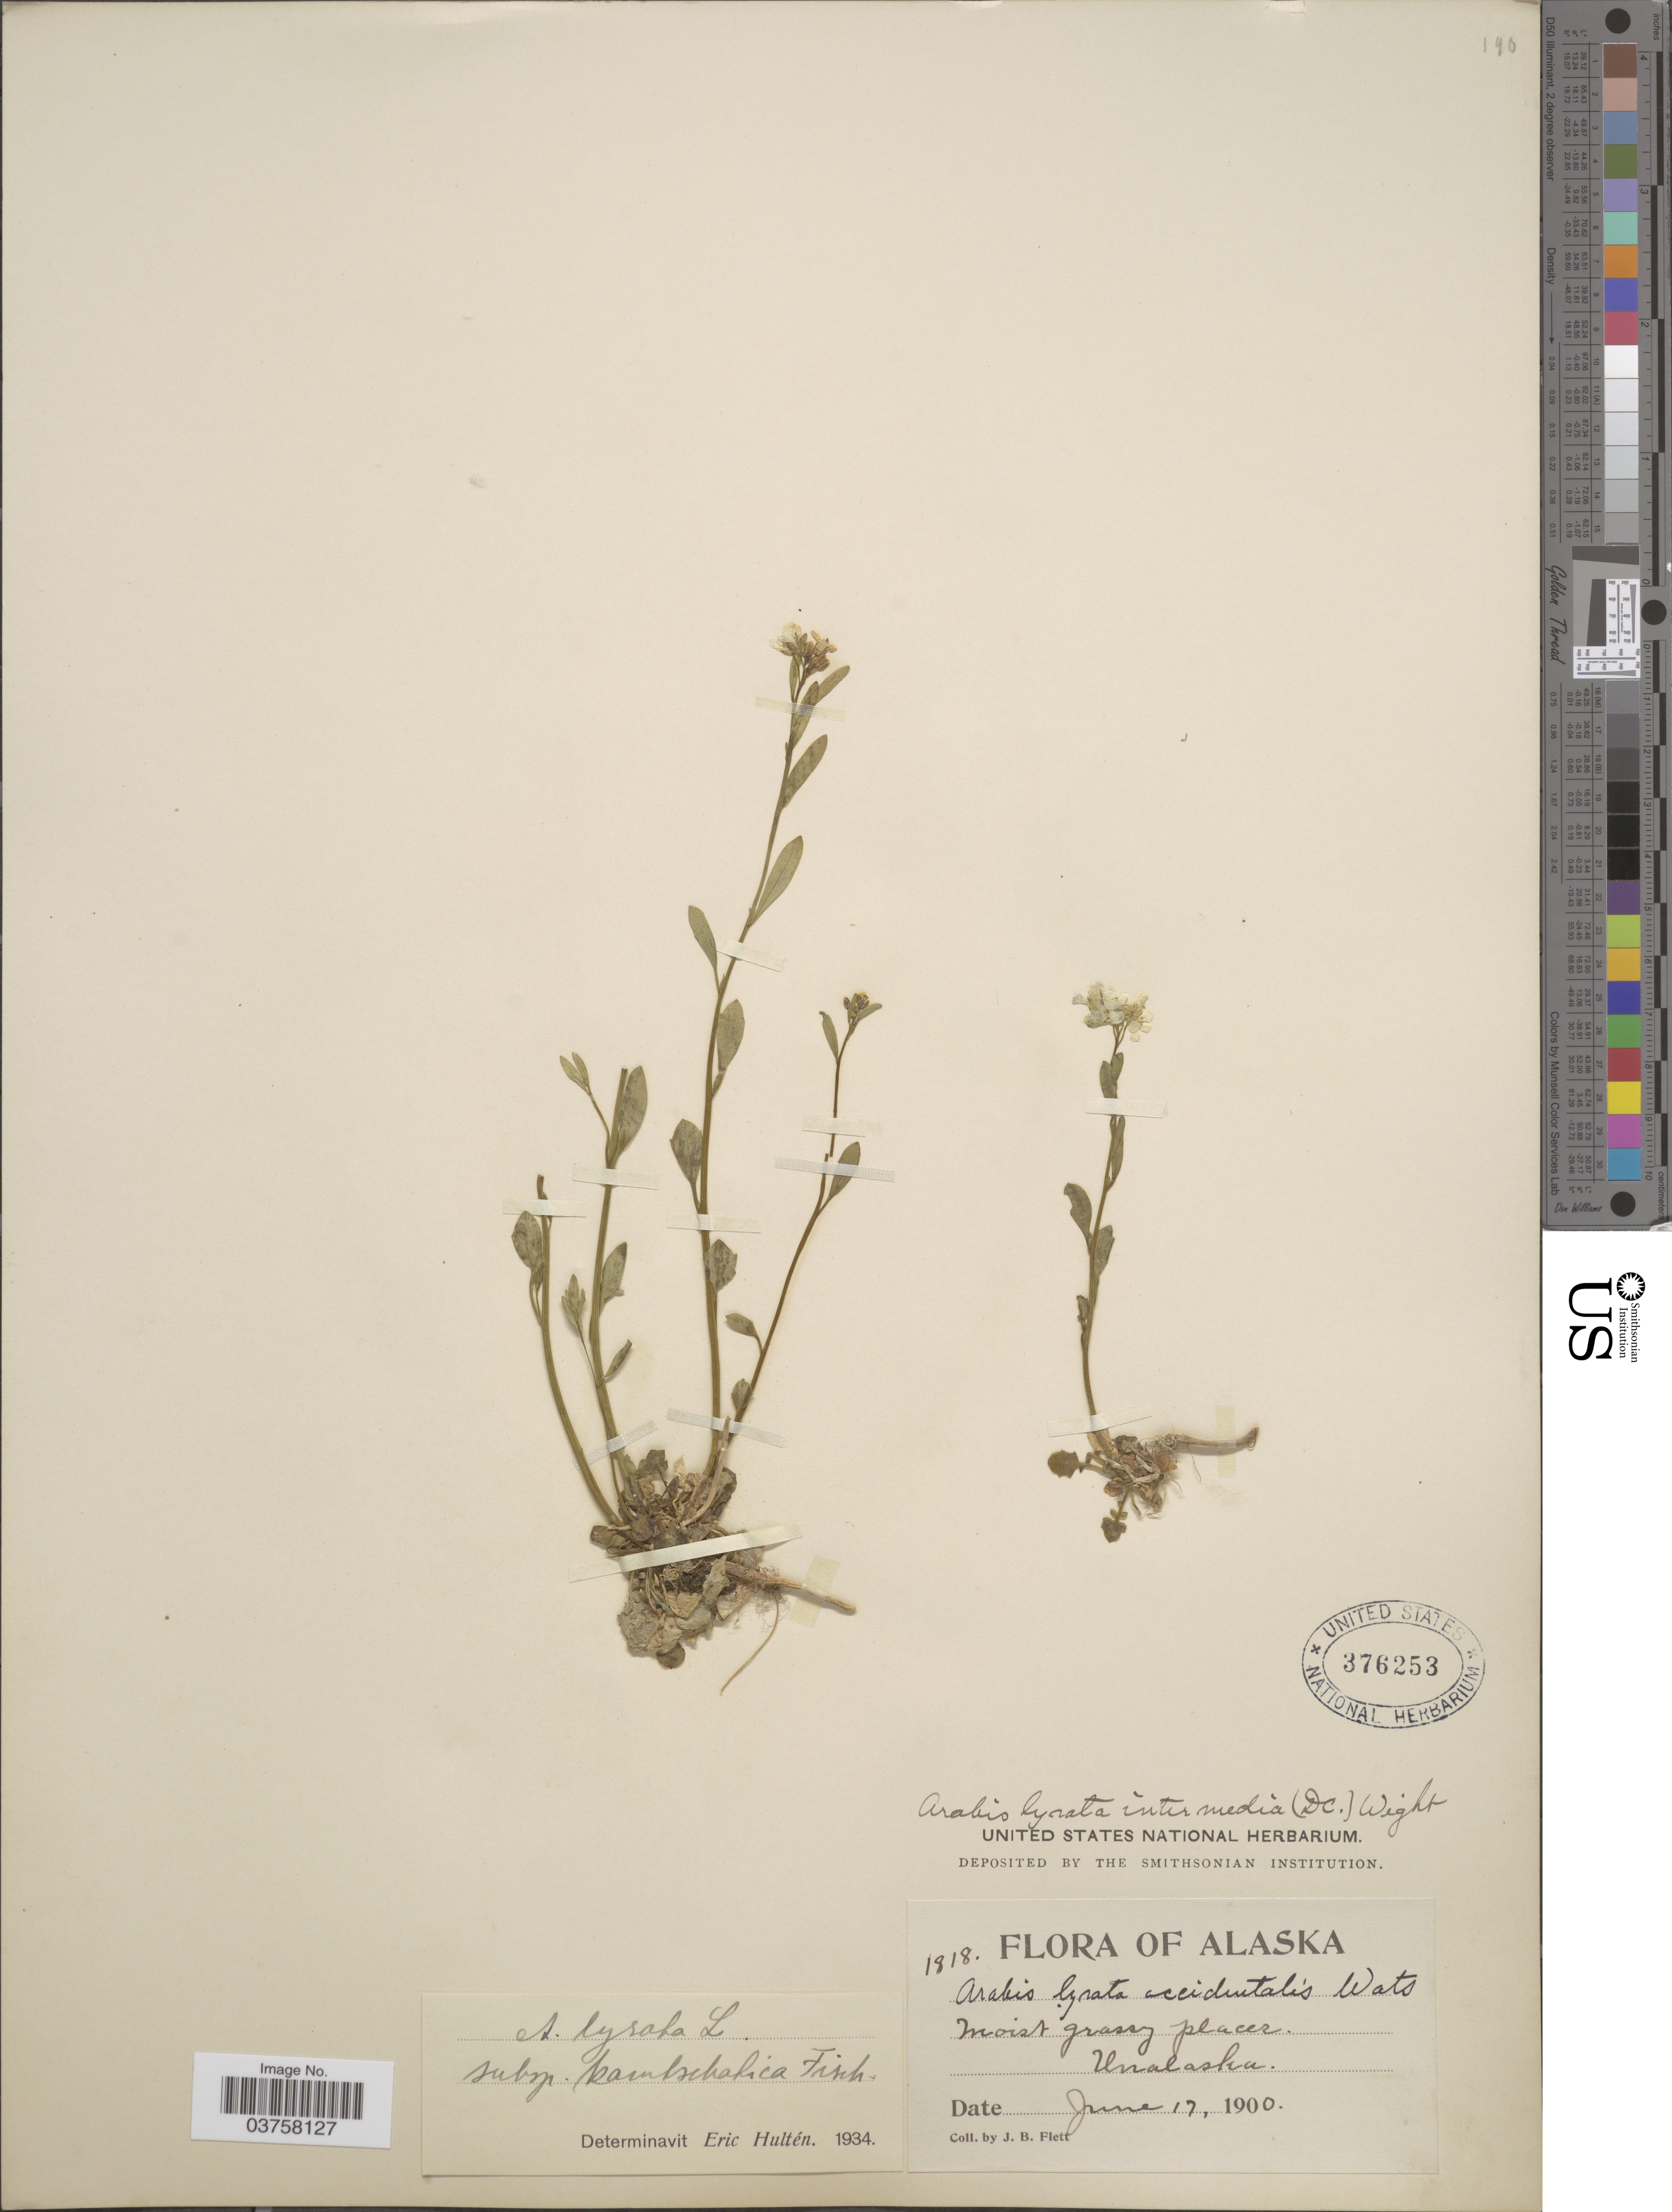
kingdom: Plantae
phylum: Tracheophyta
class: Magnoliopsida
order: Brassicales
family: Brassicaceae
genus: Arabis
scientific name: Arabis lyrata var. kamchatica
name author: Fisch. ex DC.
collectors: J. Flett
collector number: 1818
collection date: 1900-06-17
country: United States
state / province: Alaska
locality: Unalaska.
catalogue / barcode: US 376253